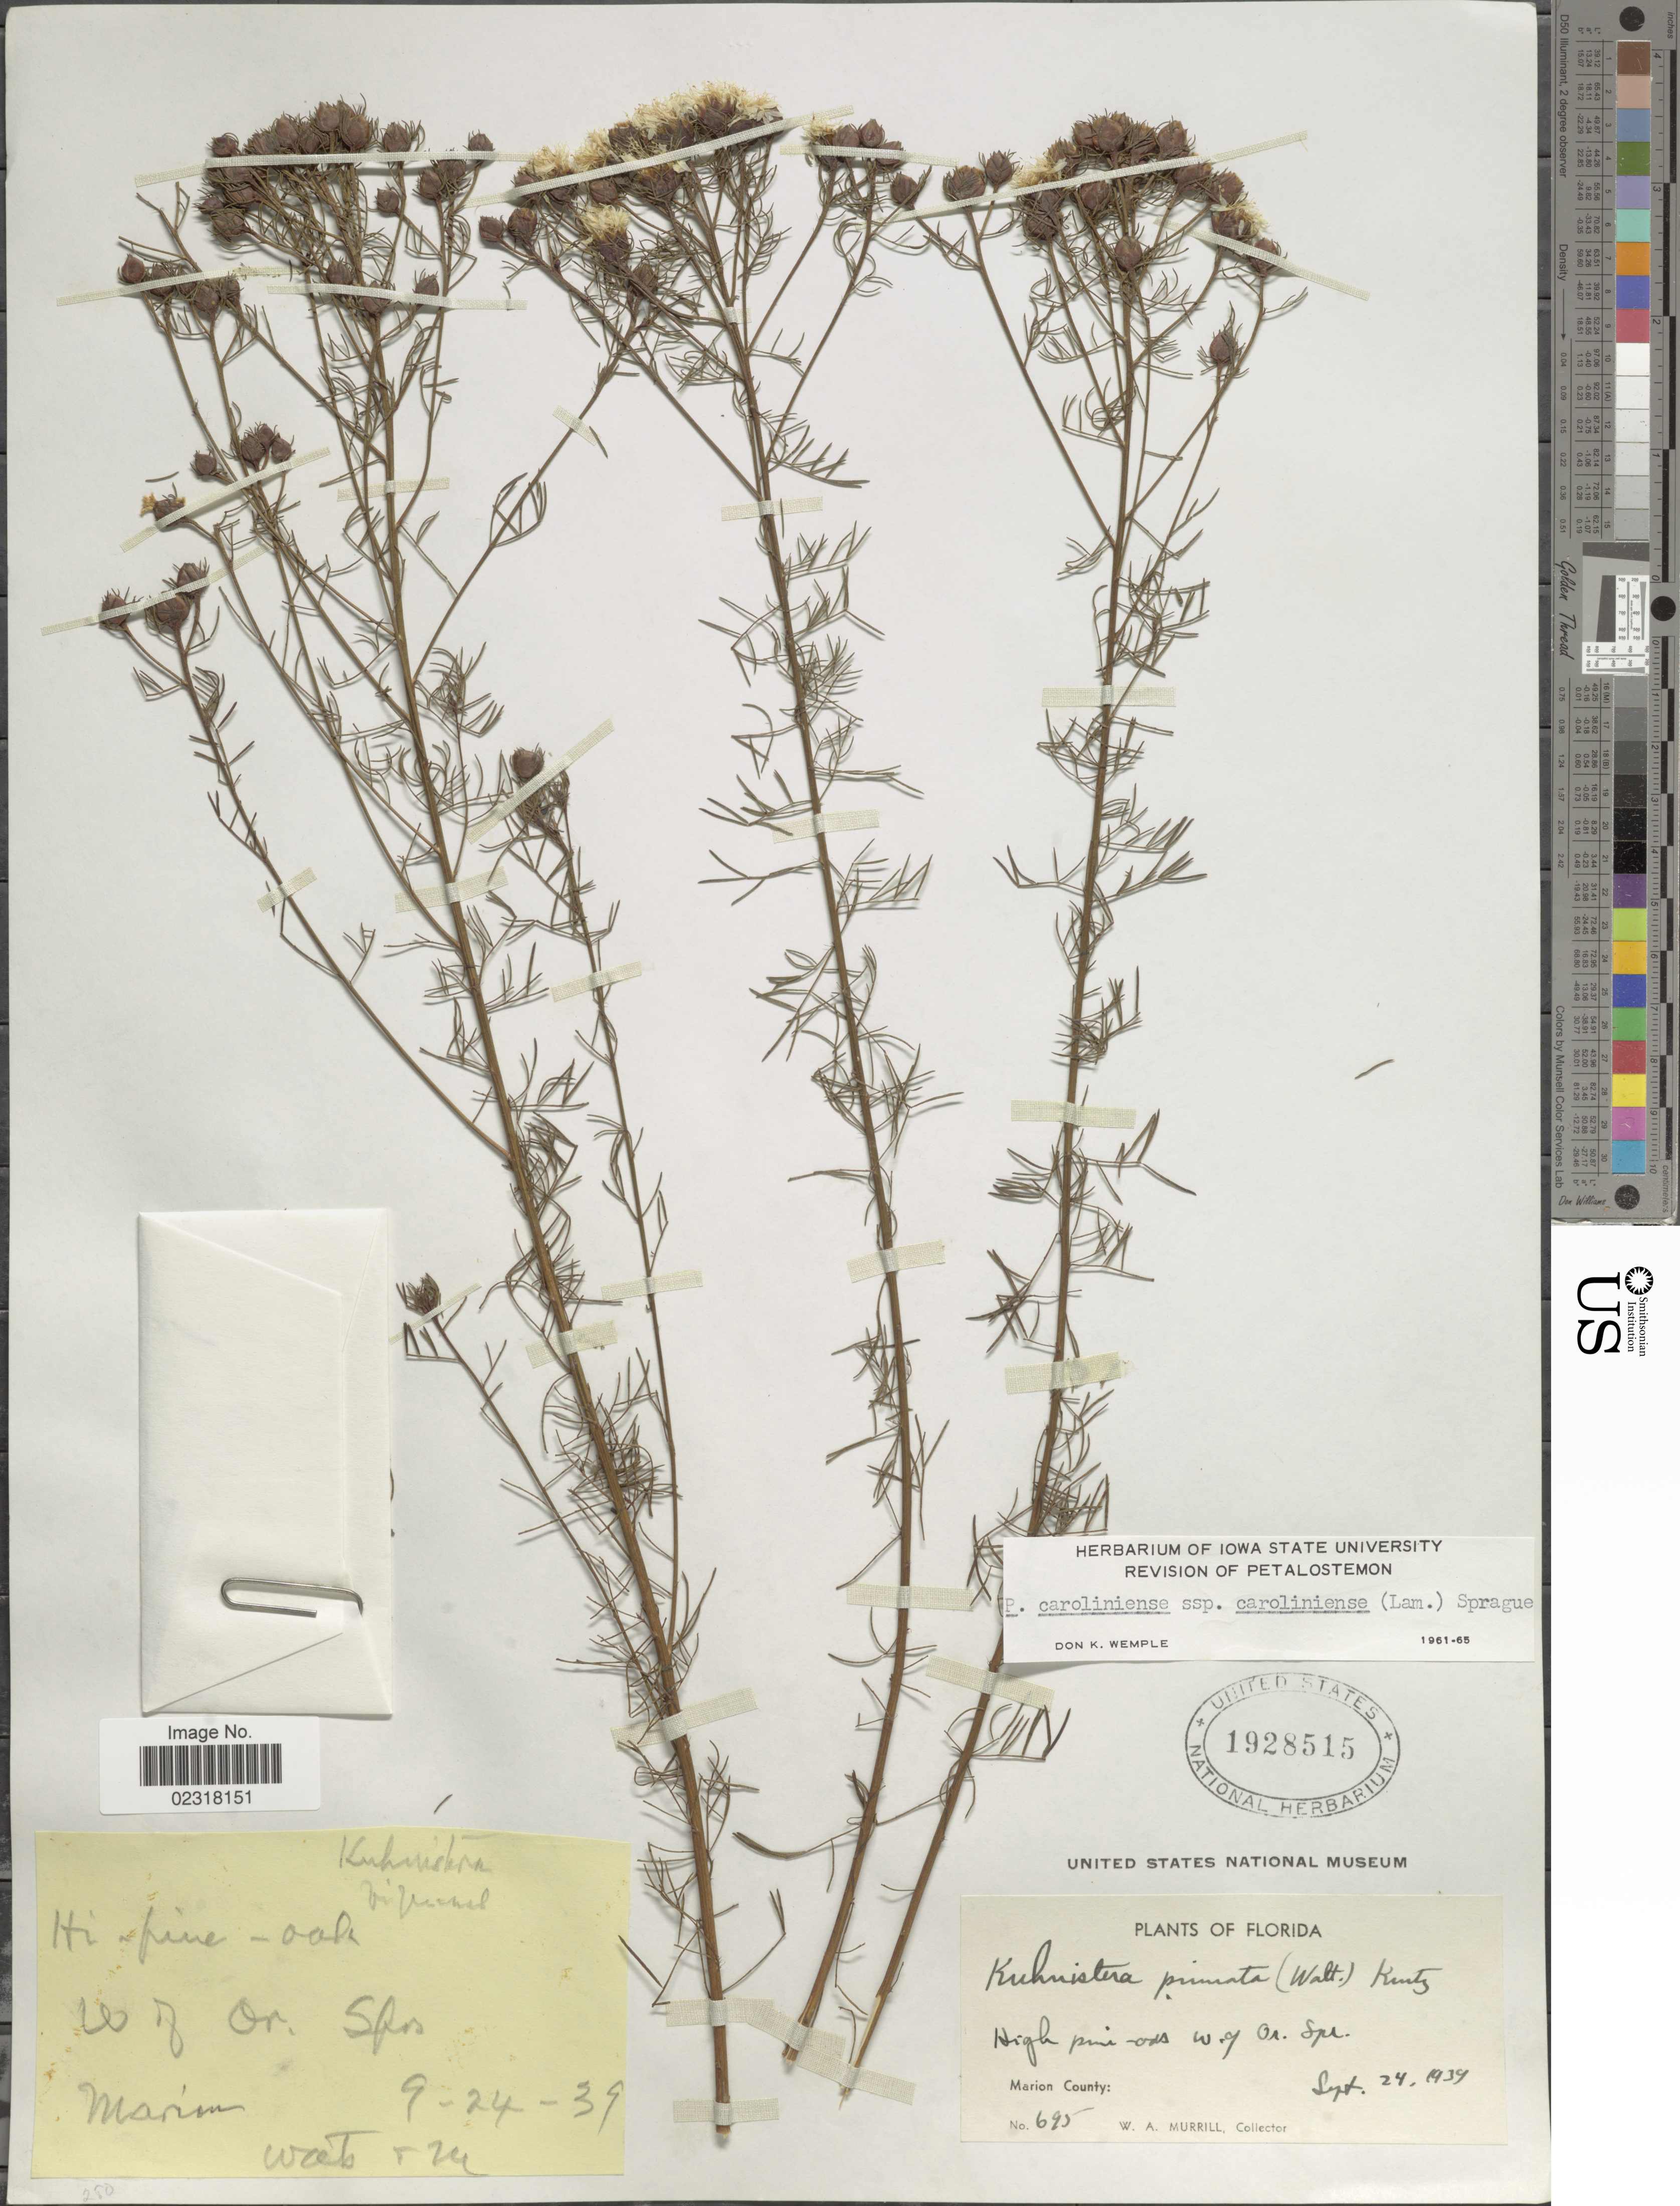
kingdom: Plantae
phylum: Tracheophyta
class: Magnoliopsida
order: Fabales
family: Fabaceae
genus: Dalea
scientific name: Dalea pinnata var. pinnata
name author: (J.F. Gmel.) Barneby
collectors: W. A. Murrill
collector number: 965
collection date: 1939-09-24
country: United States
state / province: Florida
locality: W. of Or. Spr., Marion County.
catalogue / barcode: US 1928515